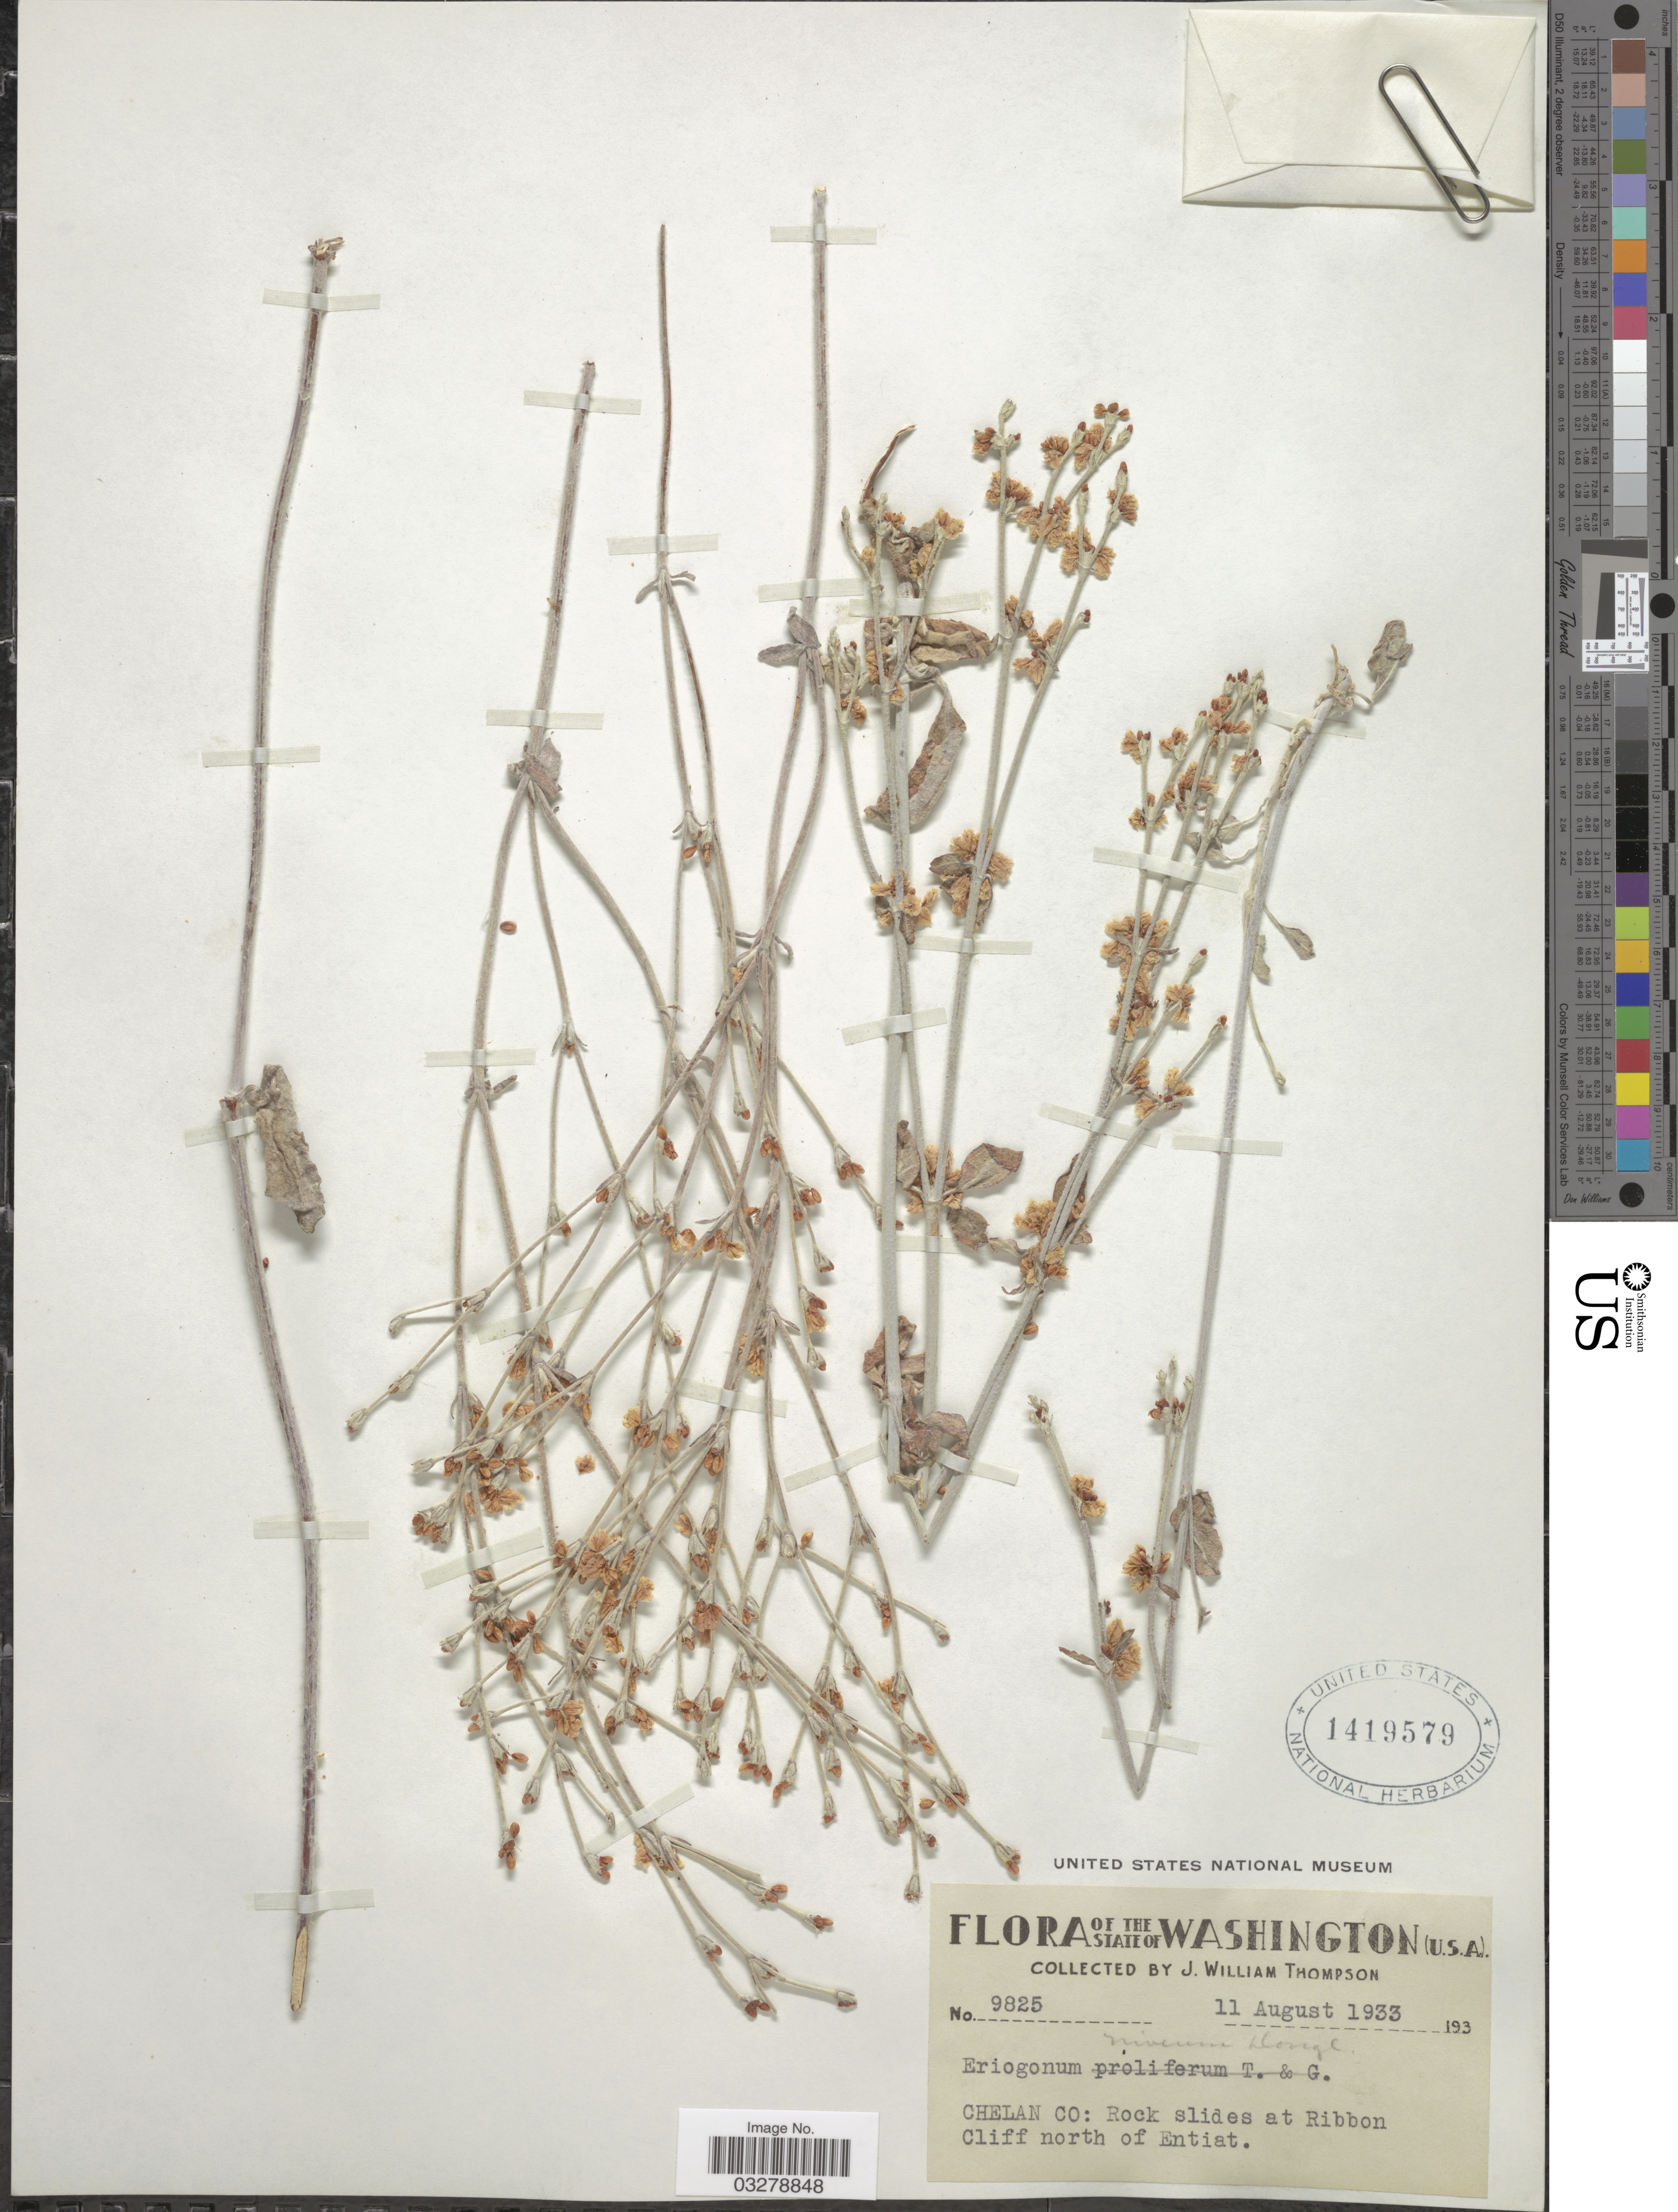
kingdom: Plantae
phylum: Tracheophyta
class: Magnoliopsida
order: Caryophyllales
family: Polygonaceae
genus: Eriogonum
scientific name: Eriogonum niverum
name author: Douglas ex Benth.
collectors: J. W. Thompson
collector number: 9825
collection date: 1933-08-11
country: United States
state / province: Washington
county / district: Chelan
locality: Chelan Co: Rock slides at Ribbon Cliff north of Entiat.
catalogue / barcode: US 1419579